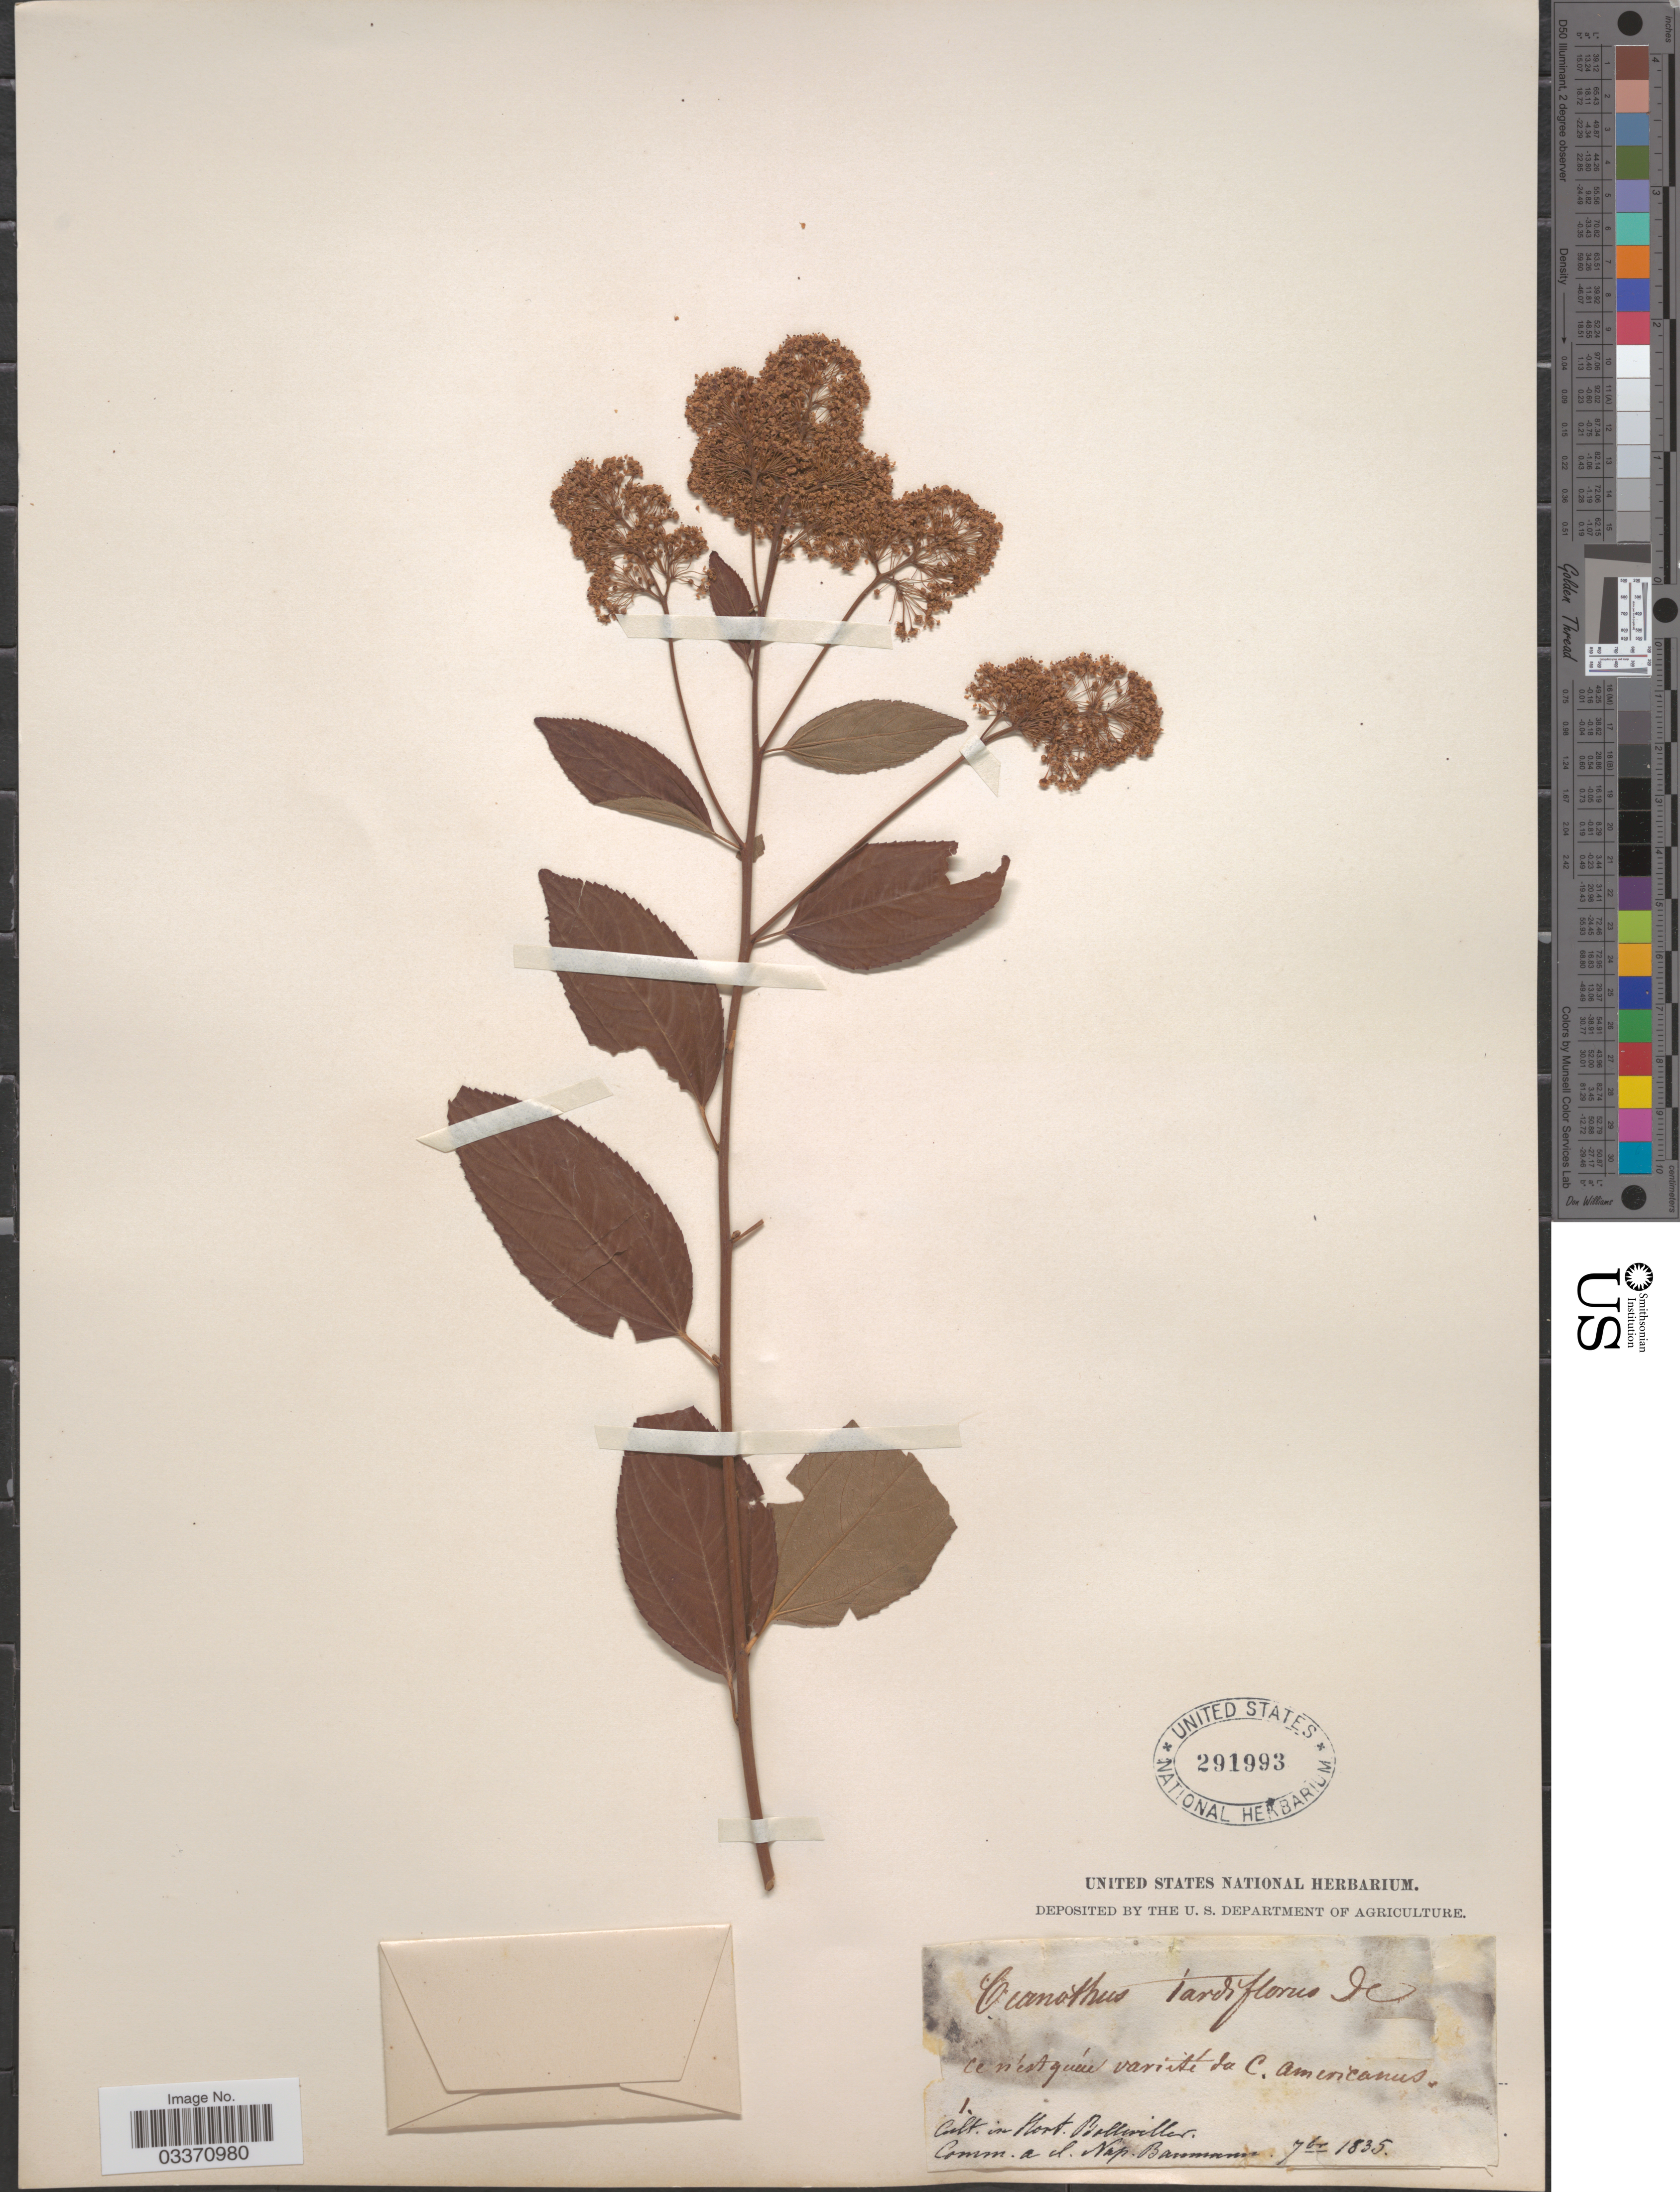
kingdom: Plantae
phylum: Tracheophyta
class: Magnoliopsida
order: Rosales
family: Rhamnaceae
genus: Ceanothus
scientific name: Ceanothus sp.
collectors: ex herb. United States National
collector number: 1?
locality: In Hort. Balluvillar [interpreted].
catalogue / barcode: US 291993